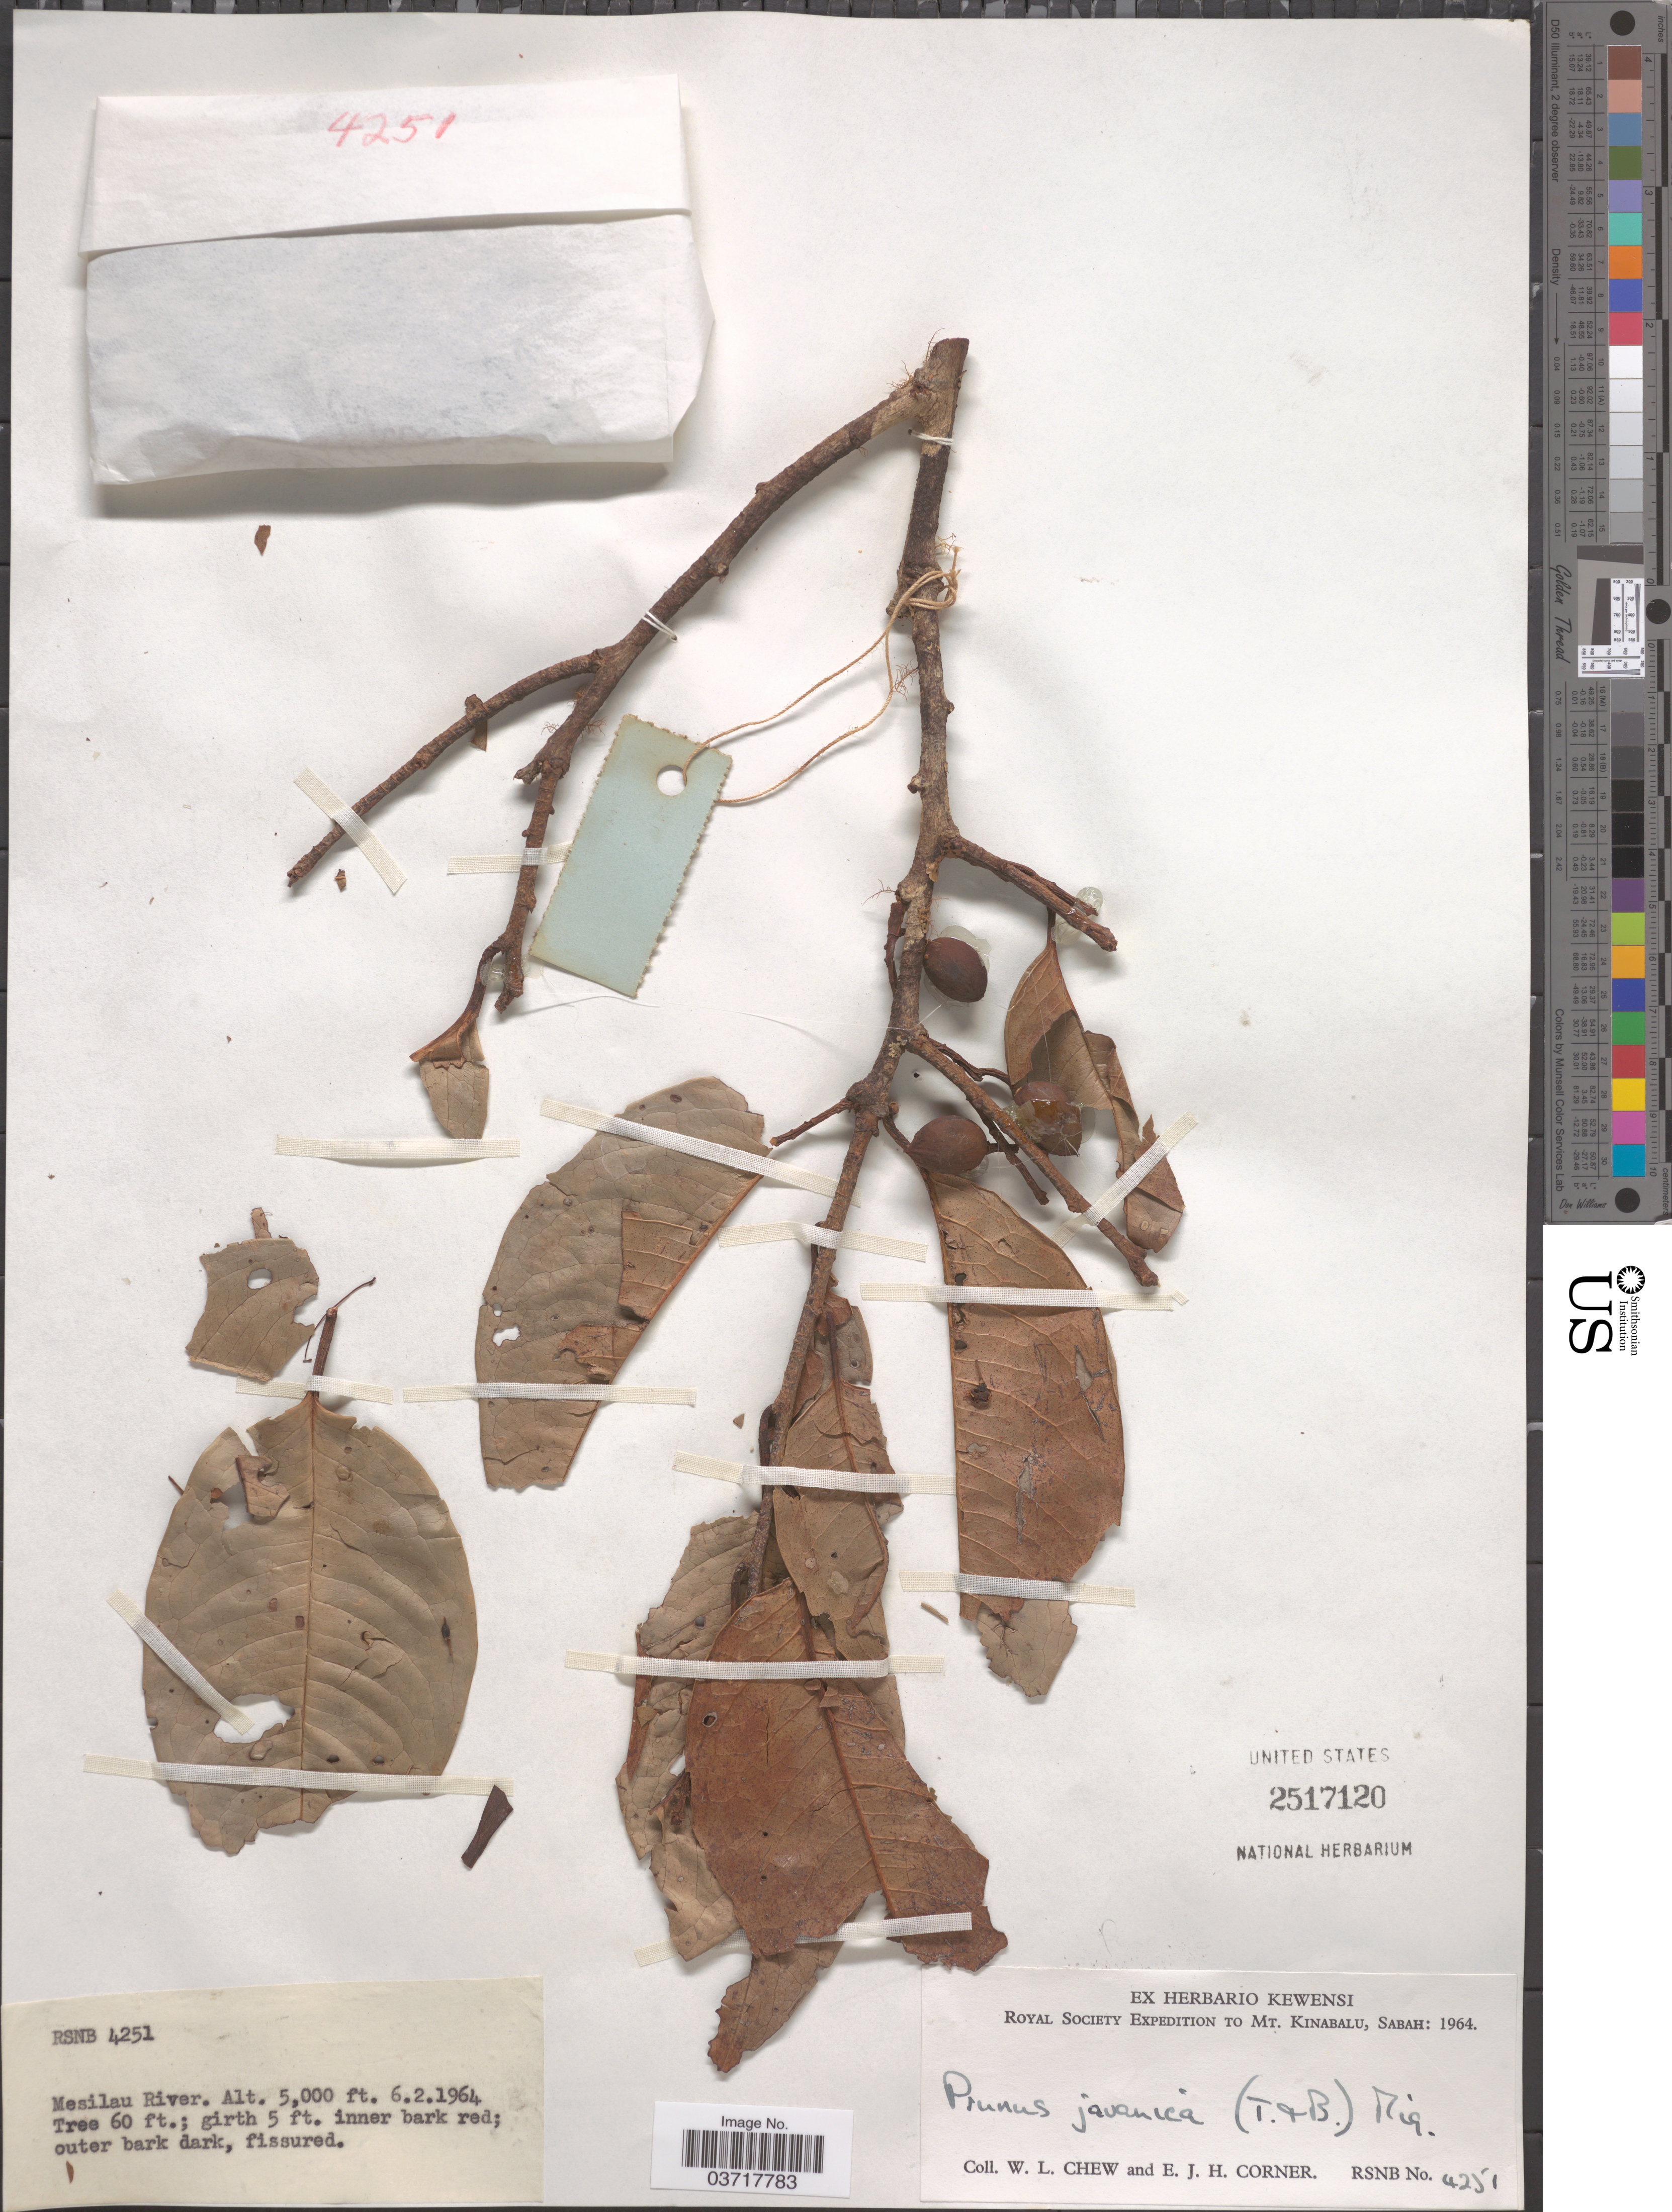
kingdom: Plantae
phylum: Tracheophyta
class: Magnoliopsida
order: Rosales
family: Rosaceae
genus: Prunus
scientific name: Prunus javanica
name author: (Teijsm. & Binn.) Miq.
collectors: W. Chew & E. Corner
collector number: RSNB4251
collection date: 1964-02-06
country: Malaysia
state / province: Sabah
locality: Mt. Kinabalu. Mesilau River.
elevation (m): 1524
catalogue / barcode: US 2517120